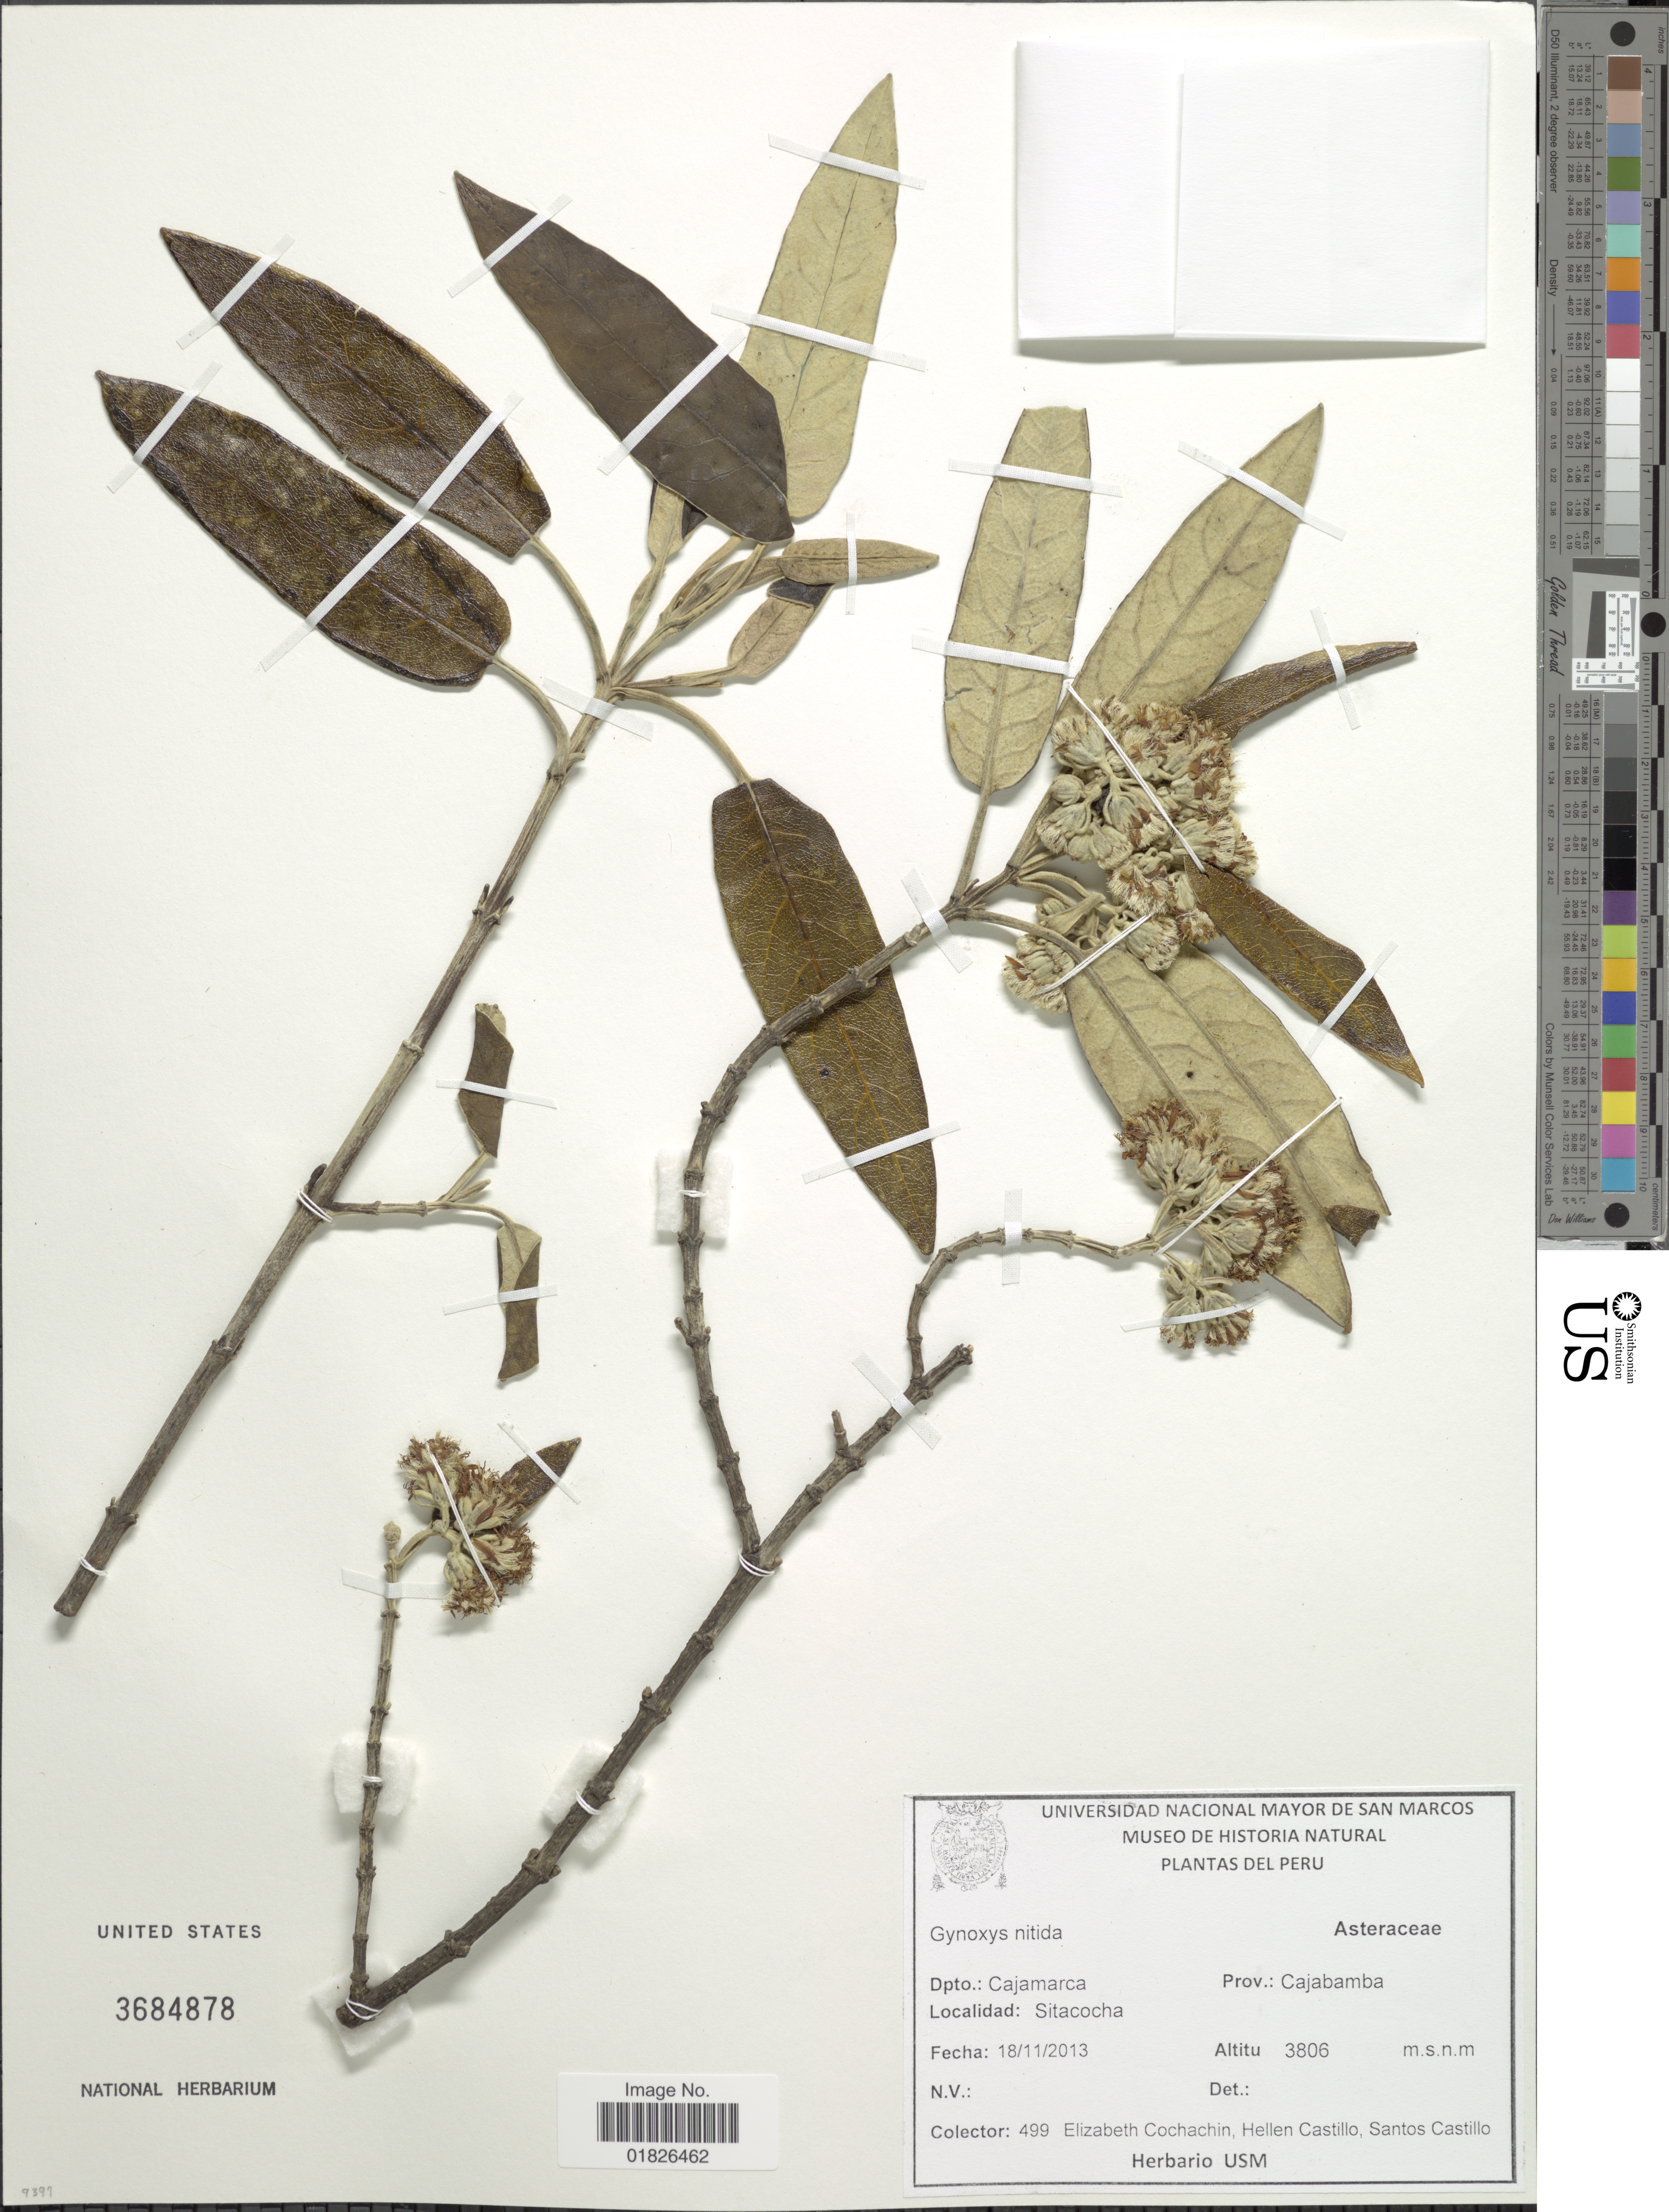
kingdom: Plantae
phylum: Tracheophyta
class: Magnoliopsida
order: Asterales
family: Asteraceae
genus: Gynoxys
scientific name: Gynoxys nitida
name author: Muschl.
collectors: E. Cochachin Guerrero, H. Castillo & S. Castillo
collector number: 499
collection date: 2013-11-18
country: Peru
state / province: Cajamarca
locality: Prov. Cajambamba, Sitacocha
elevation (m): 3806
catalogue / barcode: US 3684878